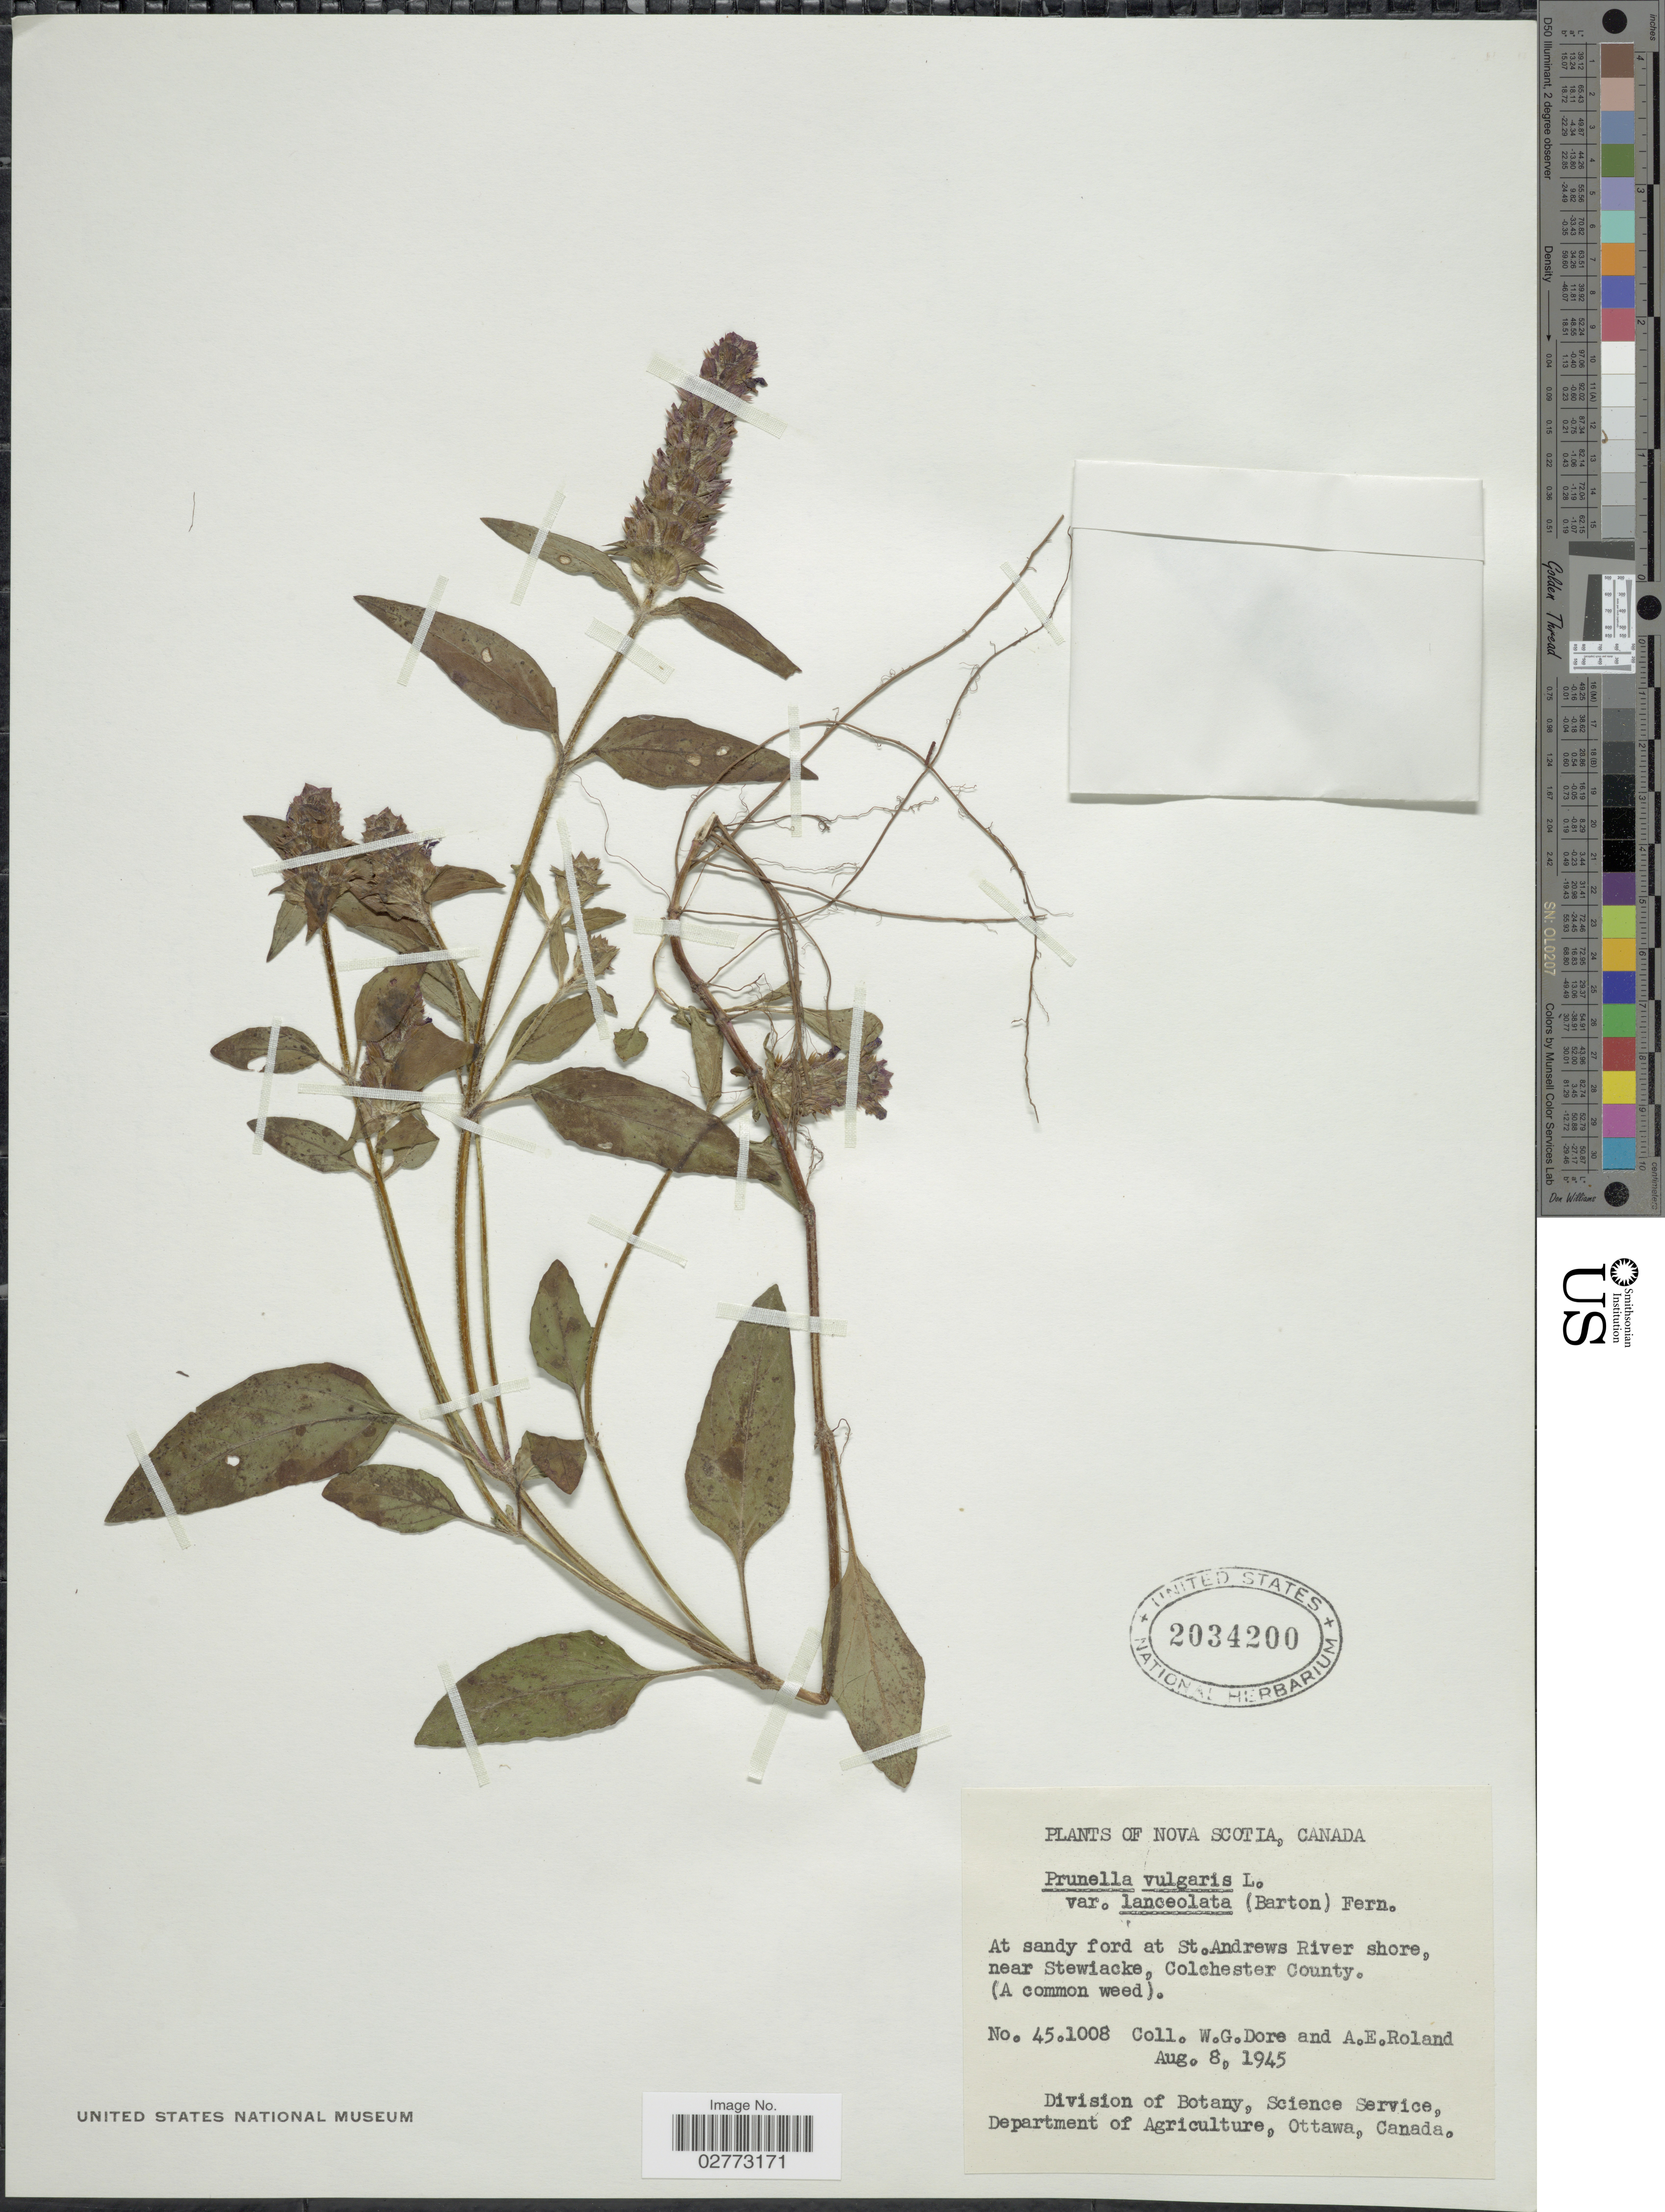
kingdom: Plantae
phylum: Tracheophyta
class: Magnoliopsida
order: Lamiales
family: Lamiaceae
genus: Prunella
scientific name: Prunella vulgaris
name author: L.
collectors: W. Dore & E. Roland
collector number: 451008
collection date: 1945-08-08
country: Canada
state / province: Nova Scotia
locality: At sandy ford at St. Andrews River shore, near Stewiacke, Colchester County.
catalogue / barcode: US 2034200